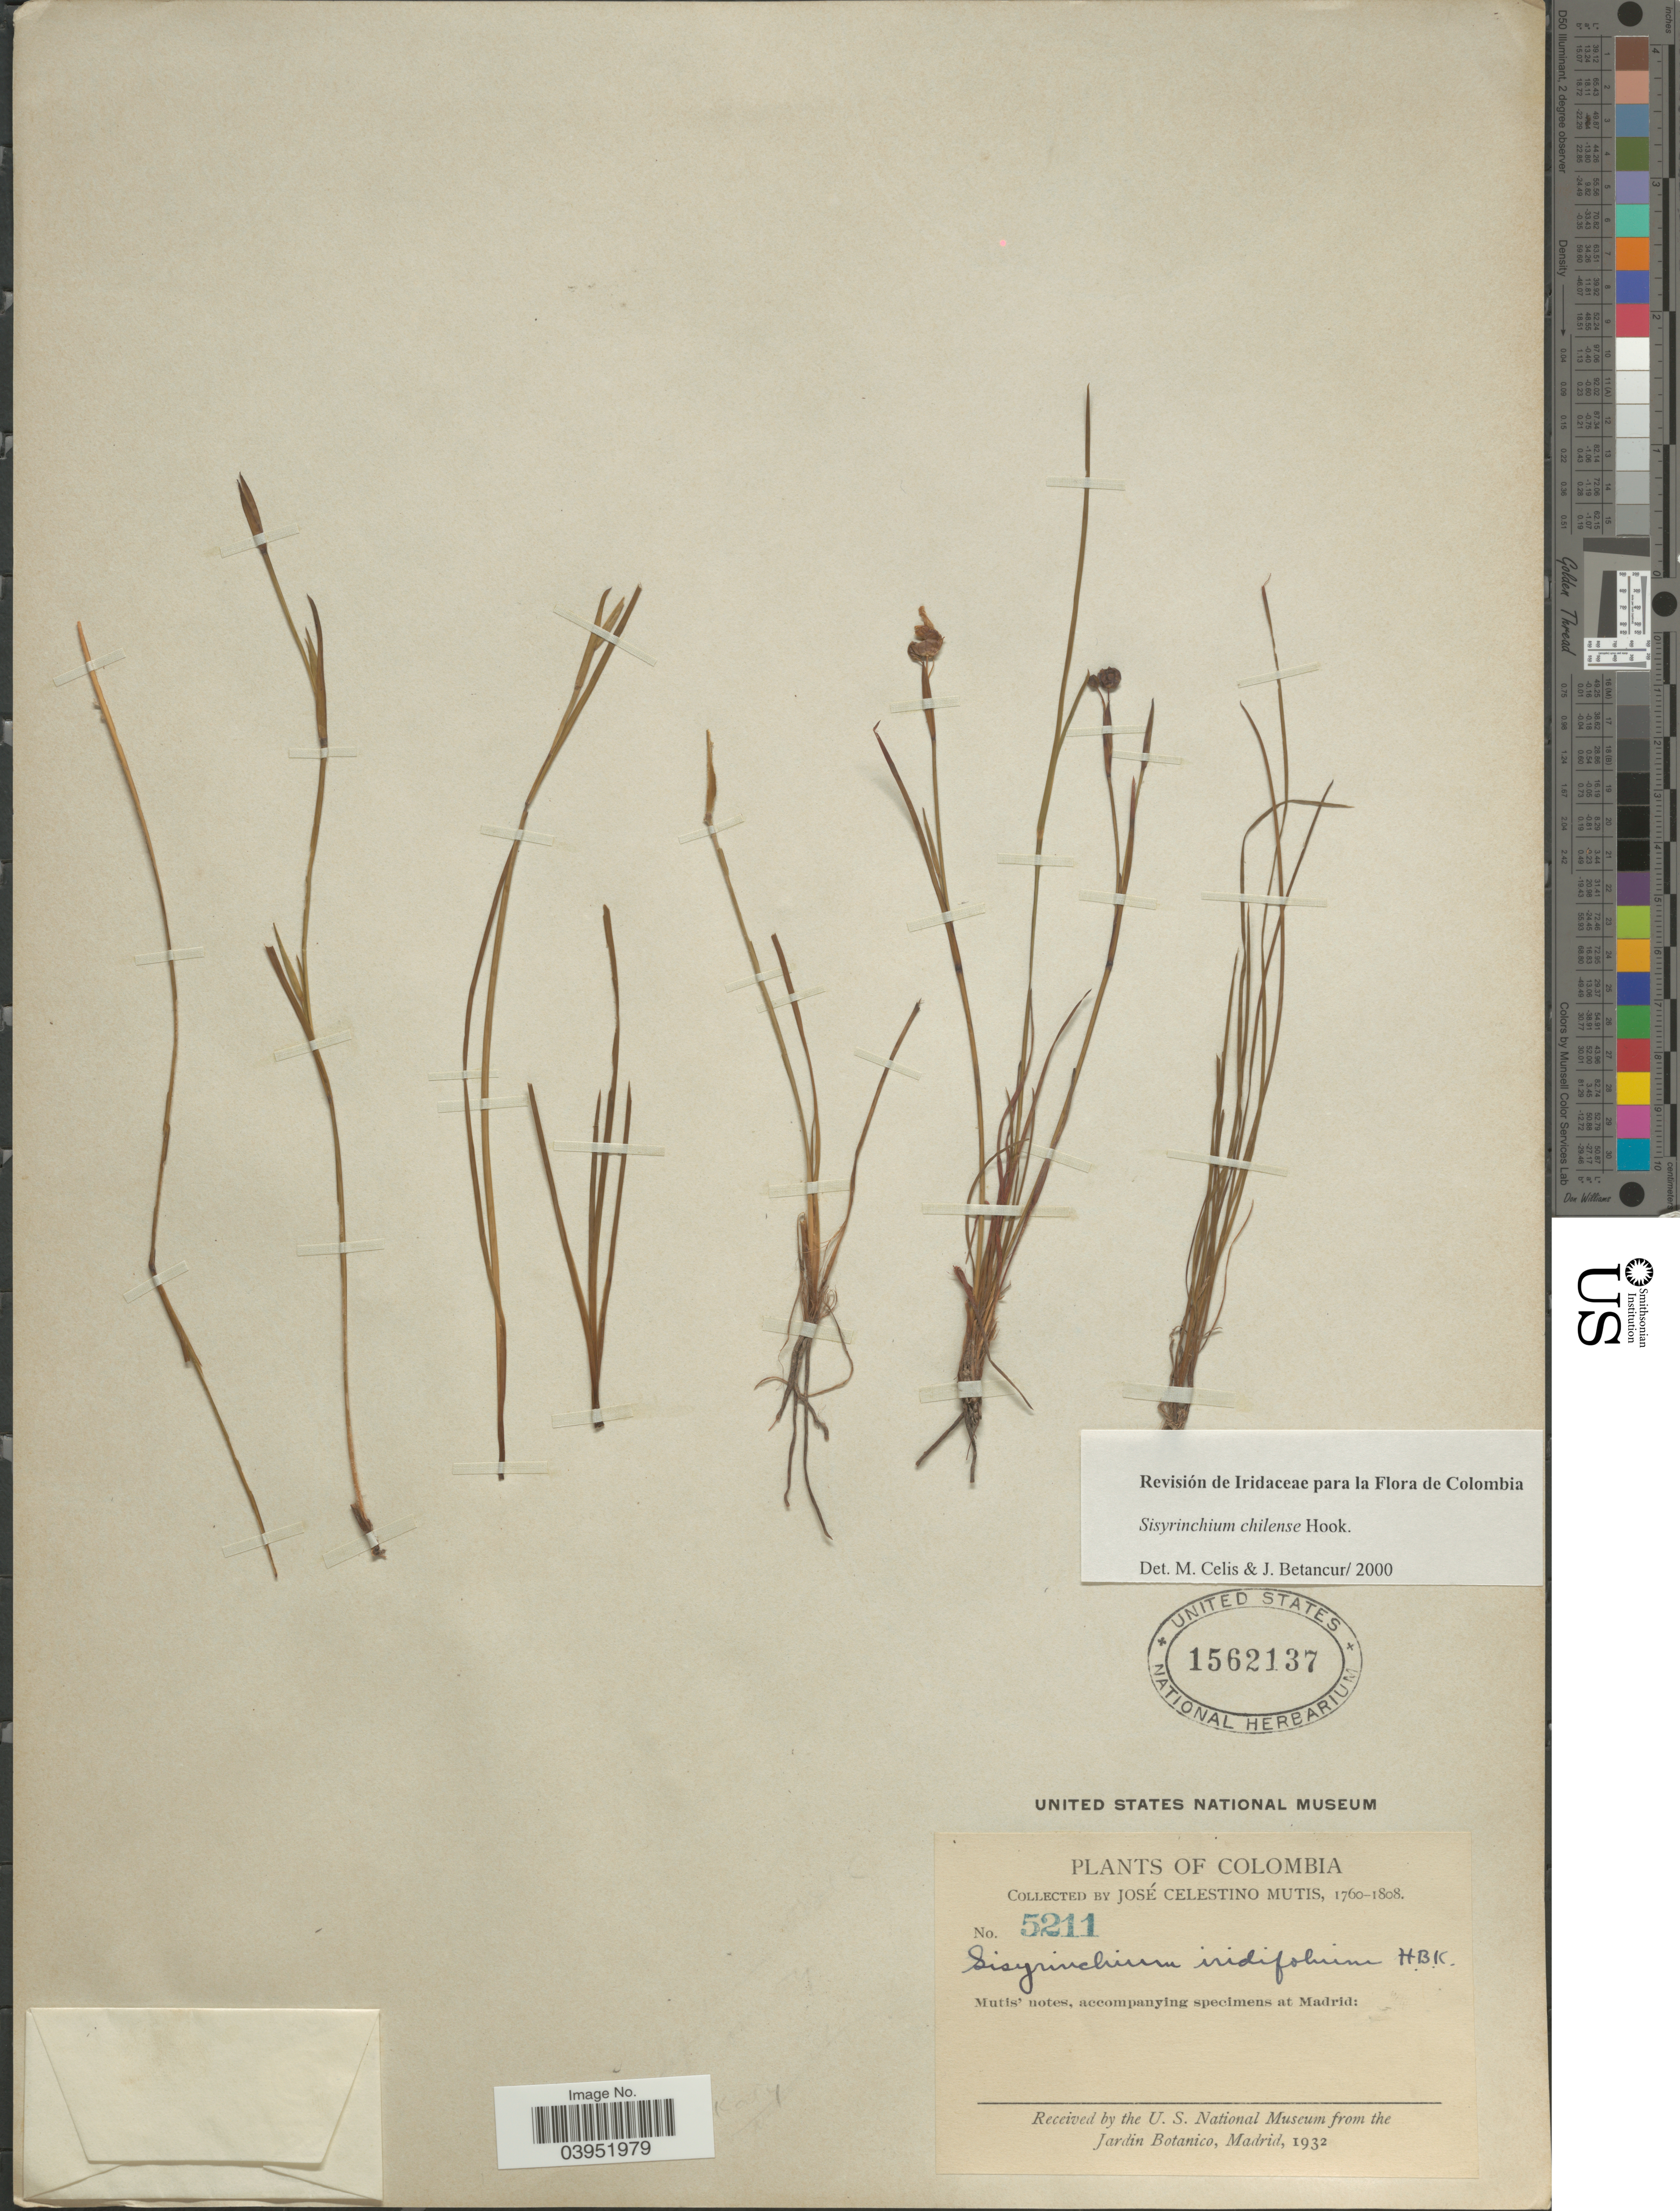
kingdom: Plantae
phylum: Tracheophyta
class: Liliopsida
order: Asparagales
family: Iridaceae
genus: Sisyrinchium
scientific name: Sisyrinchium chilense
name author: Hook.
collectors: J. C. B. Mutis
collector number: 5211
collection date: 1760/1808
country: Colombia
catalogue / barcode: US 1562137